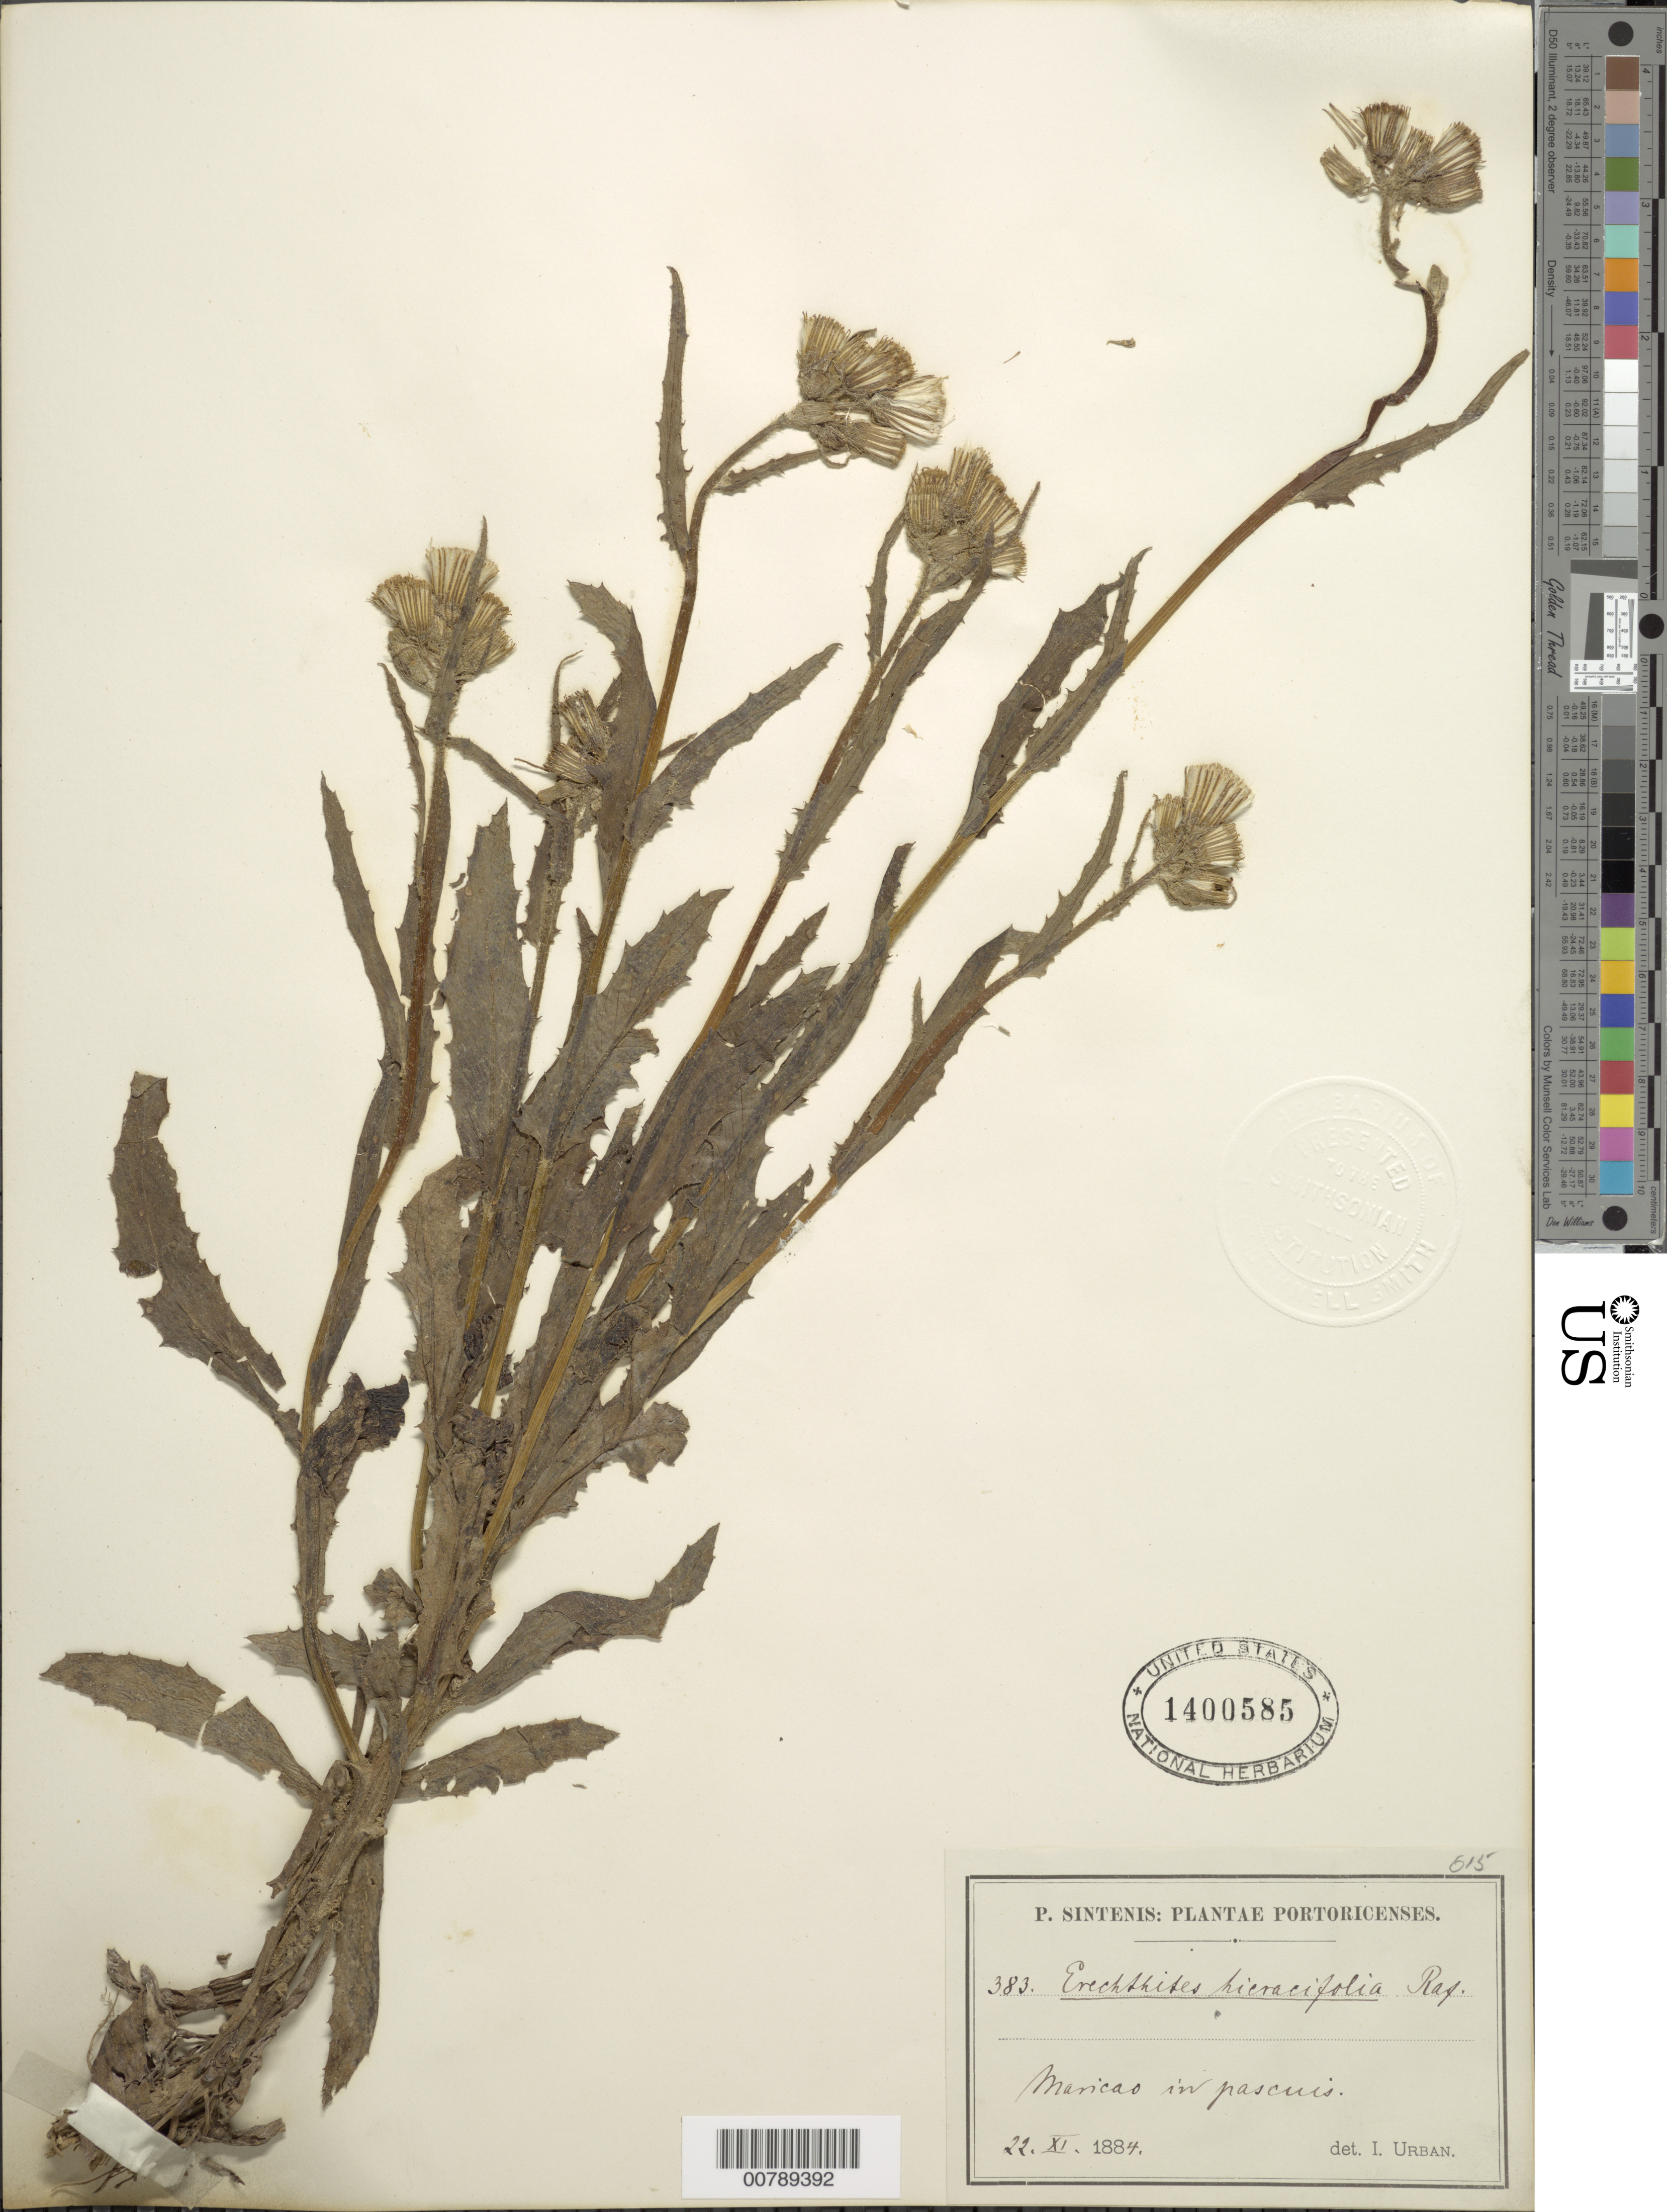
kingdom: Plantae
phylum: Tracheophyta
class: Magnoliopsida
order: Asterales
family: Asteraceae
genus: Erechtites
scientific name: Erechtites hieraciifolius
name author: (L.) Raf. ex DC.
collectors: P. Sintenis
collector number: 383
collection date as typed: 22 Nov 1884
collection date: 1884-11-22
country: Puerto Rico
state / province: Maricao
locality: Maricao, in pascuis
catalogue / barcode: US 1400585